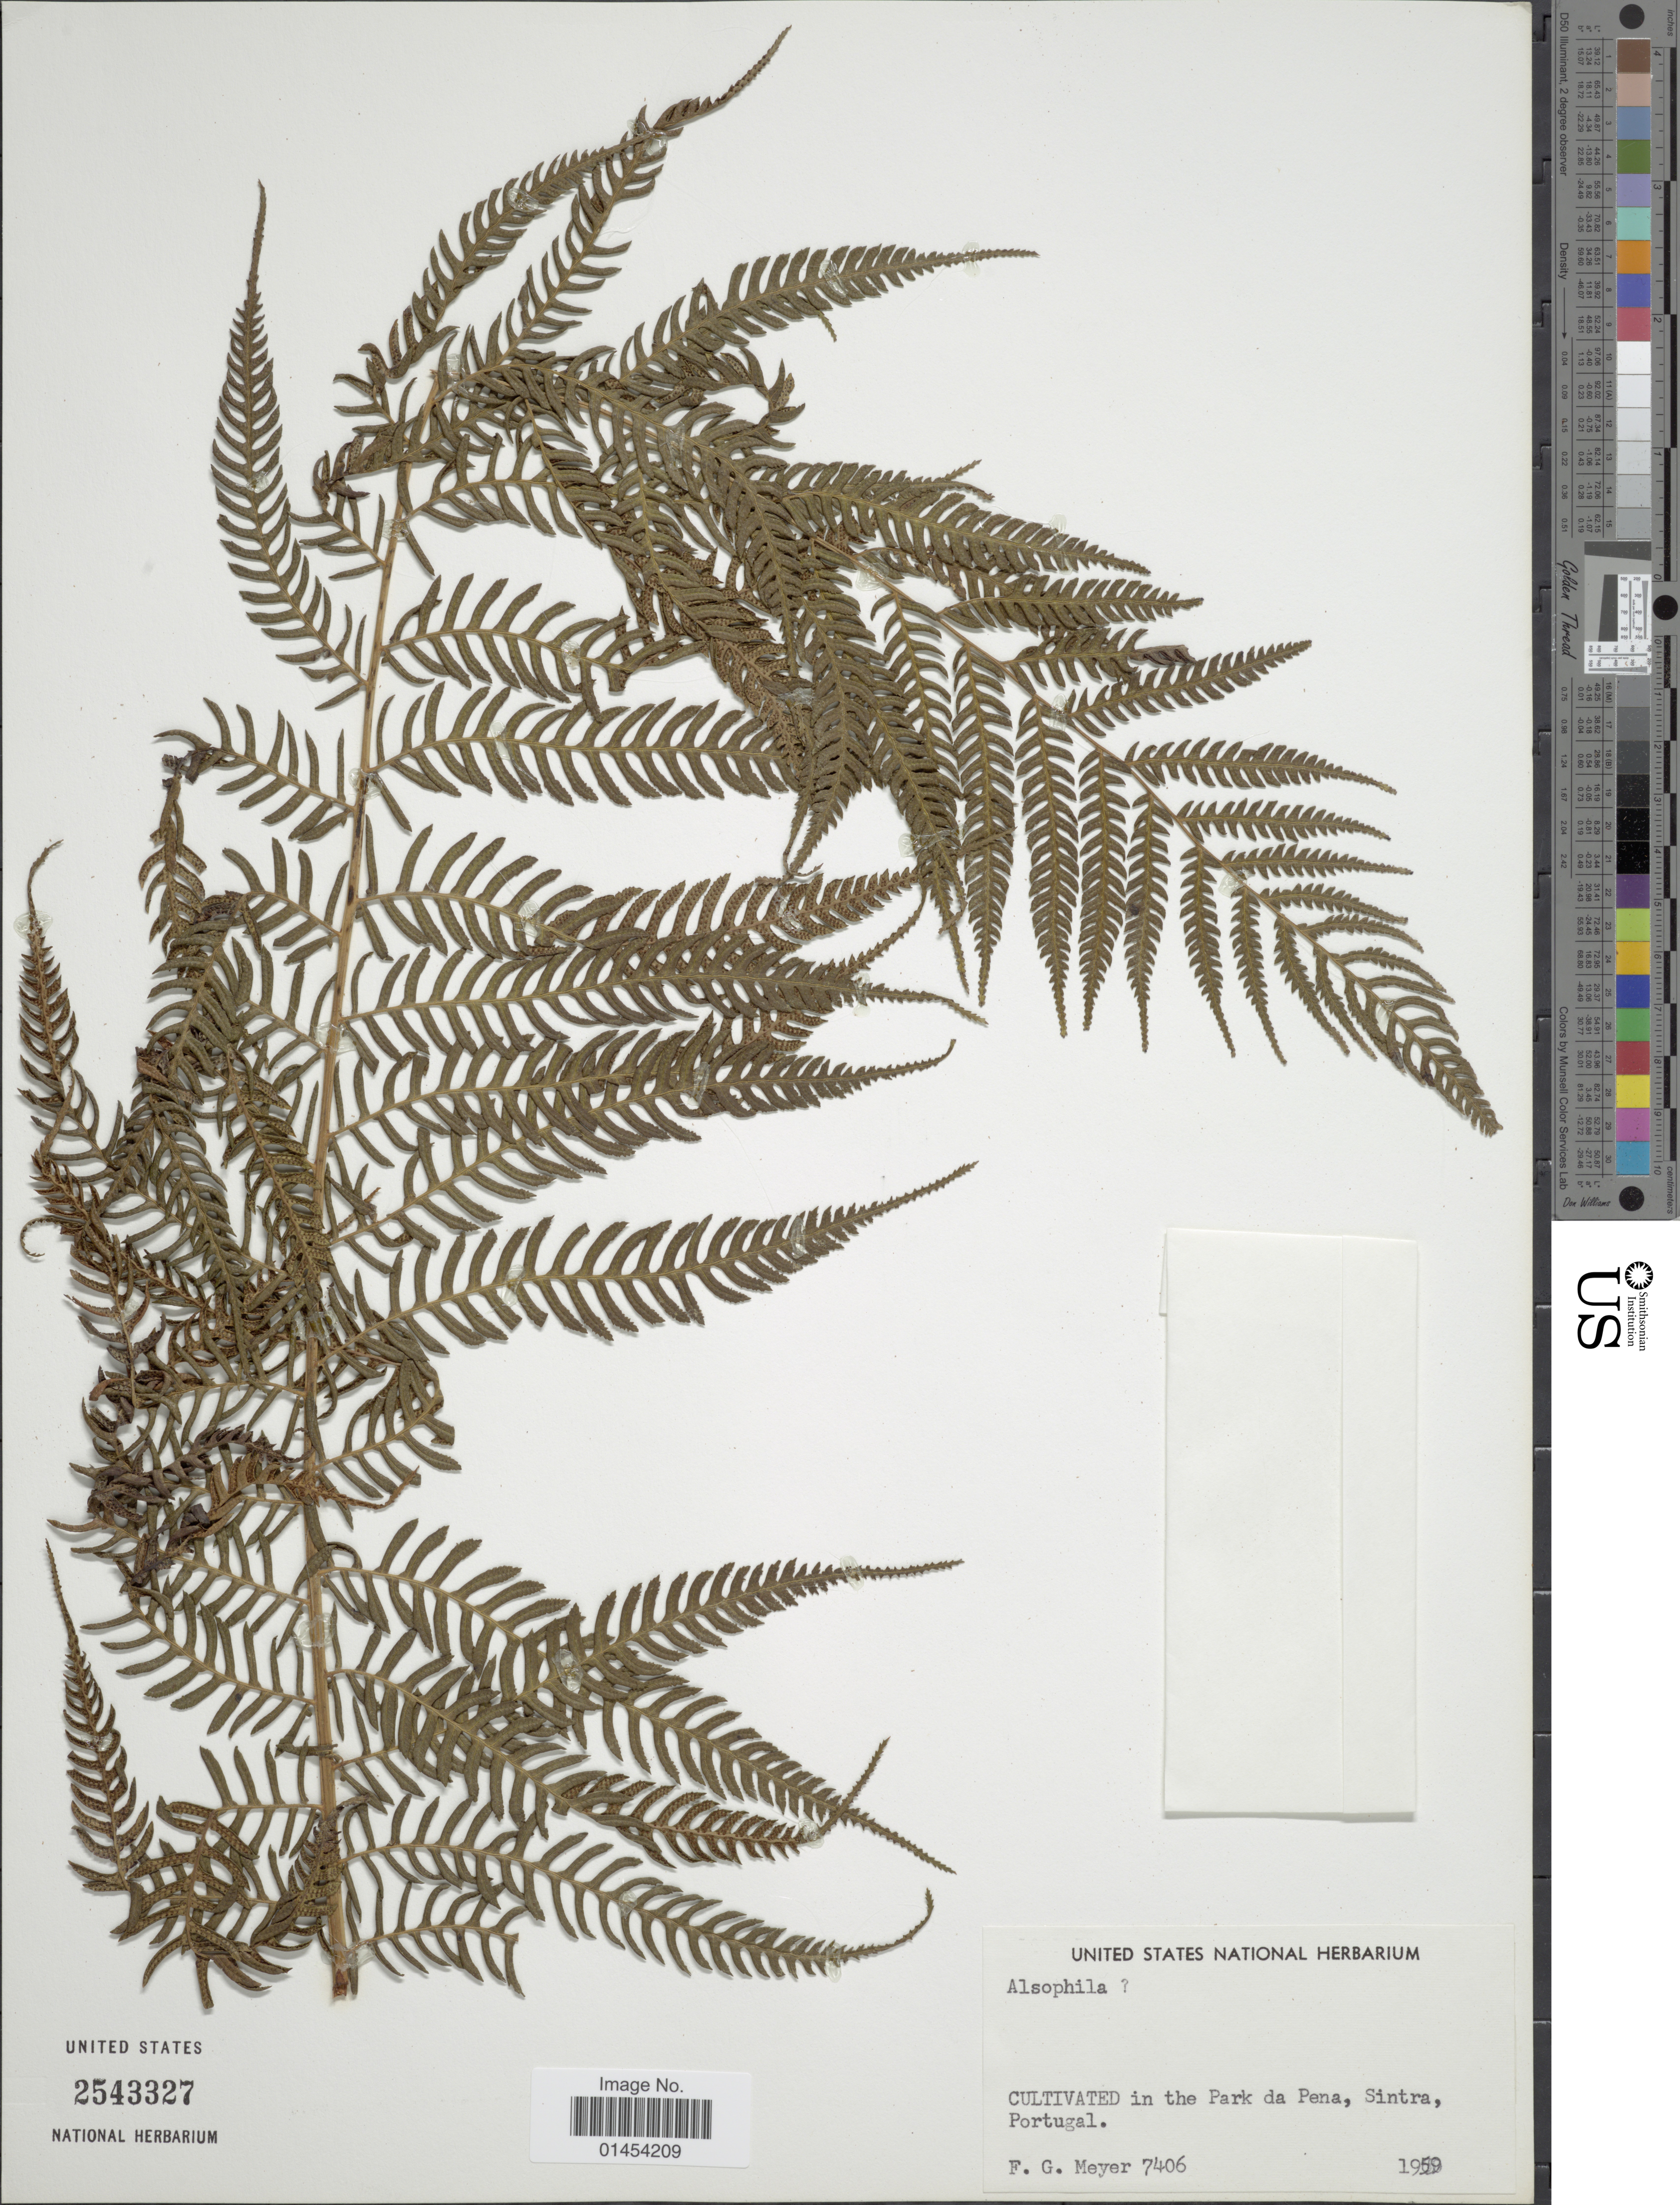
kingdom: Plantae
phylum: Tracheophyta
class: Polypodiopsida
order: Cyatheales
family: Cyatheaceae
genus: Alsophila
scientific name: Alsophila sp.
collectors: F. G. Meyer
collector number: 7406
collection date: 1959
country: Portugal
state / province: Lisboa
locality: Cultivated in the Park da Pena, Sintra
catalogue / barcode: US 2543327